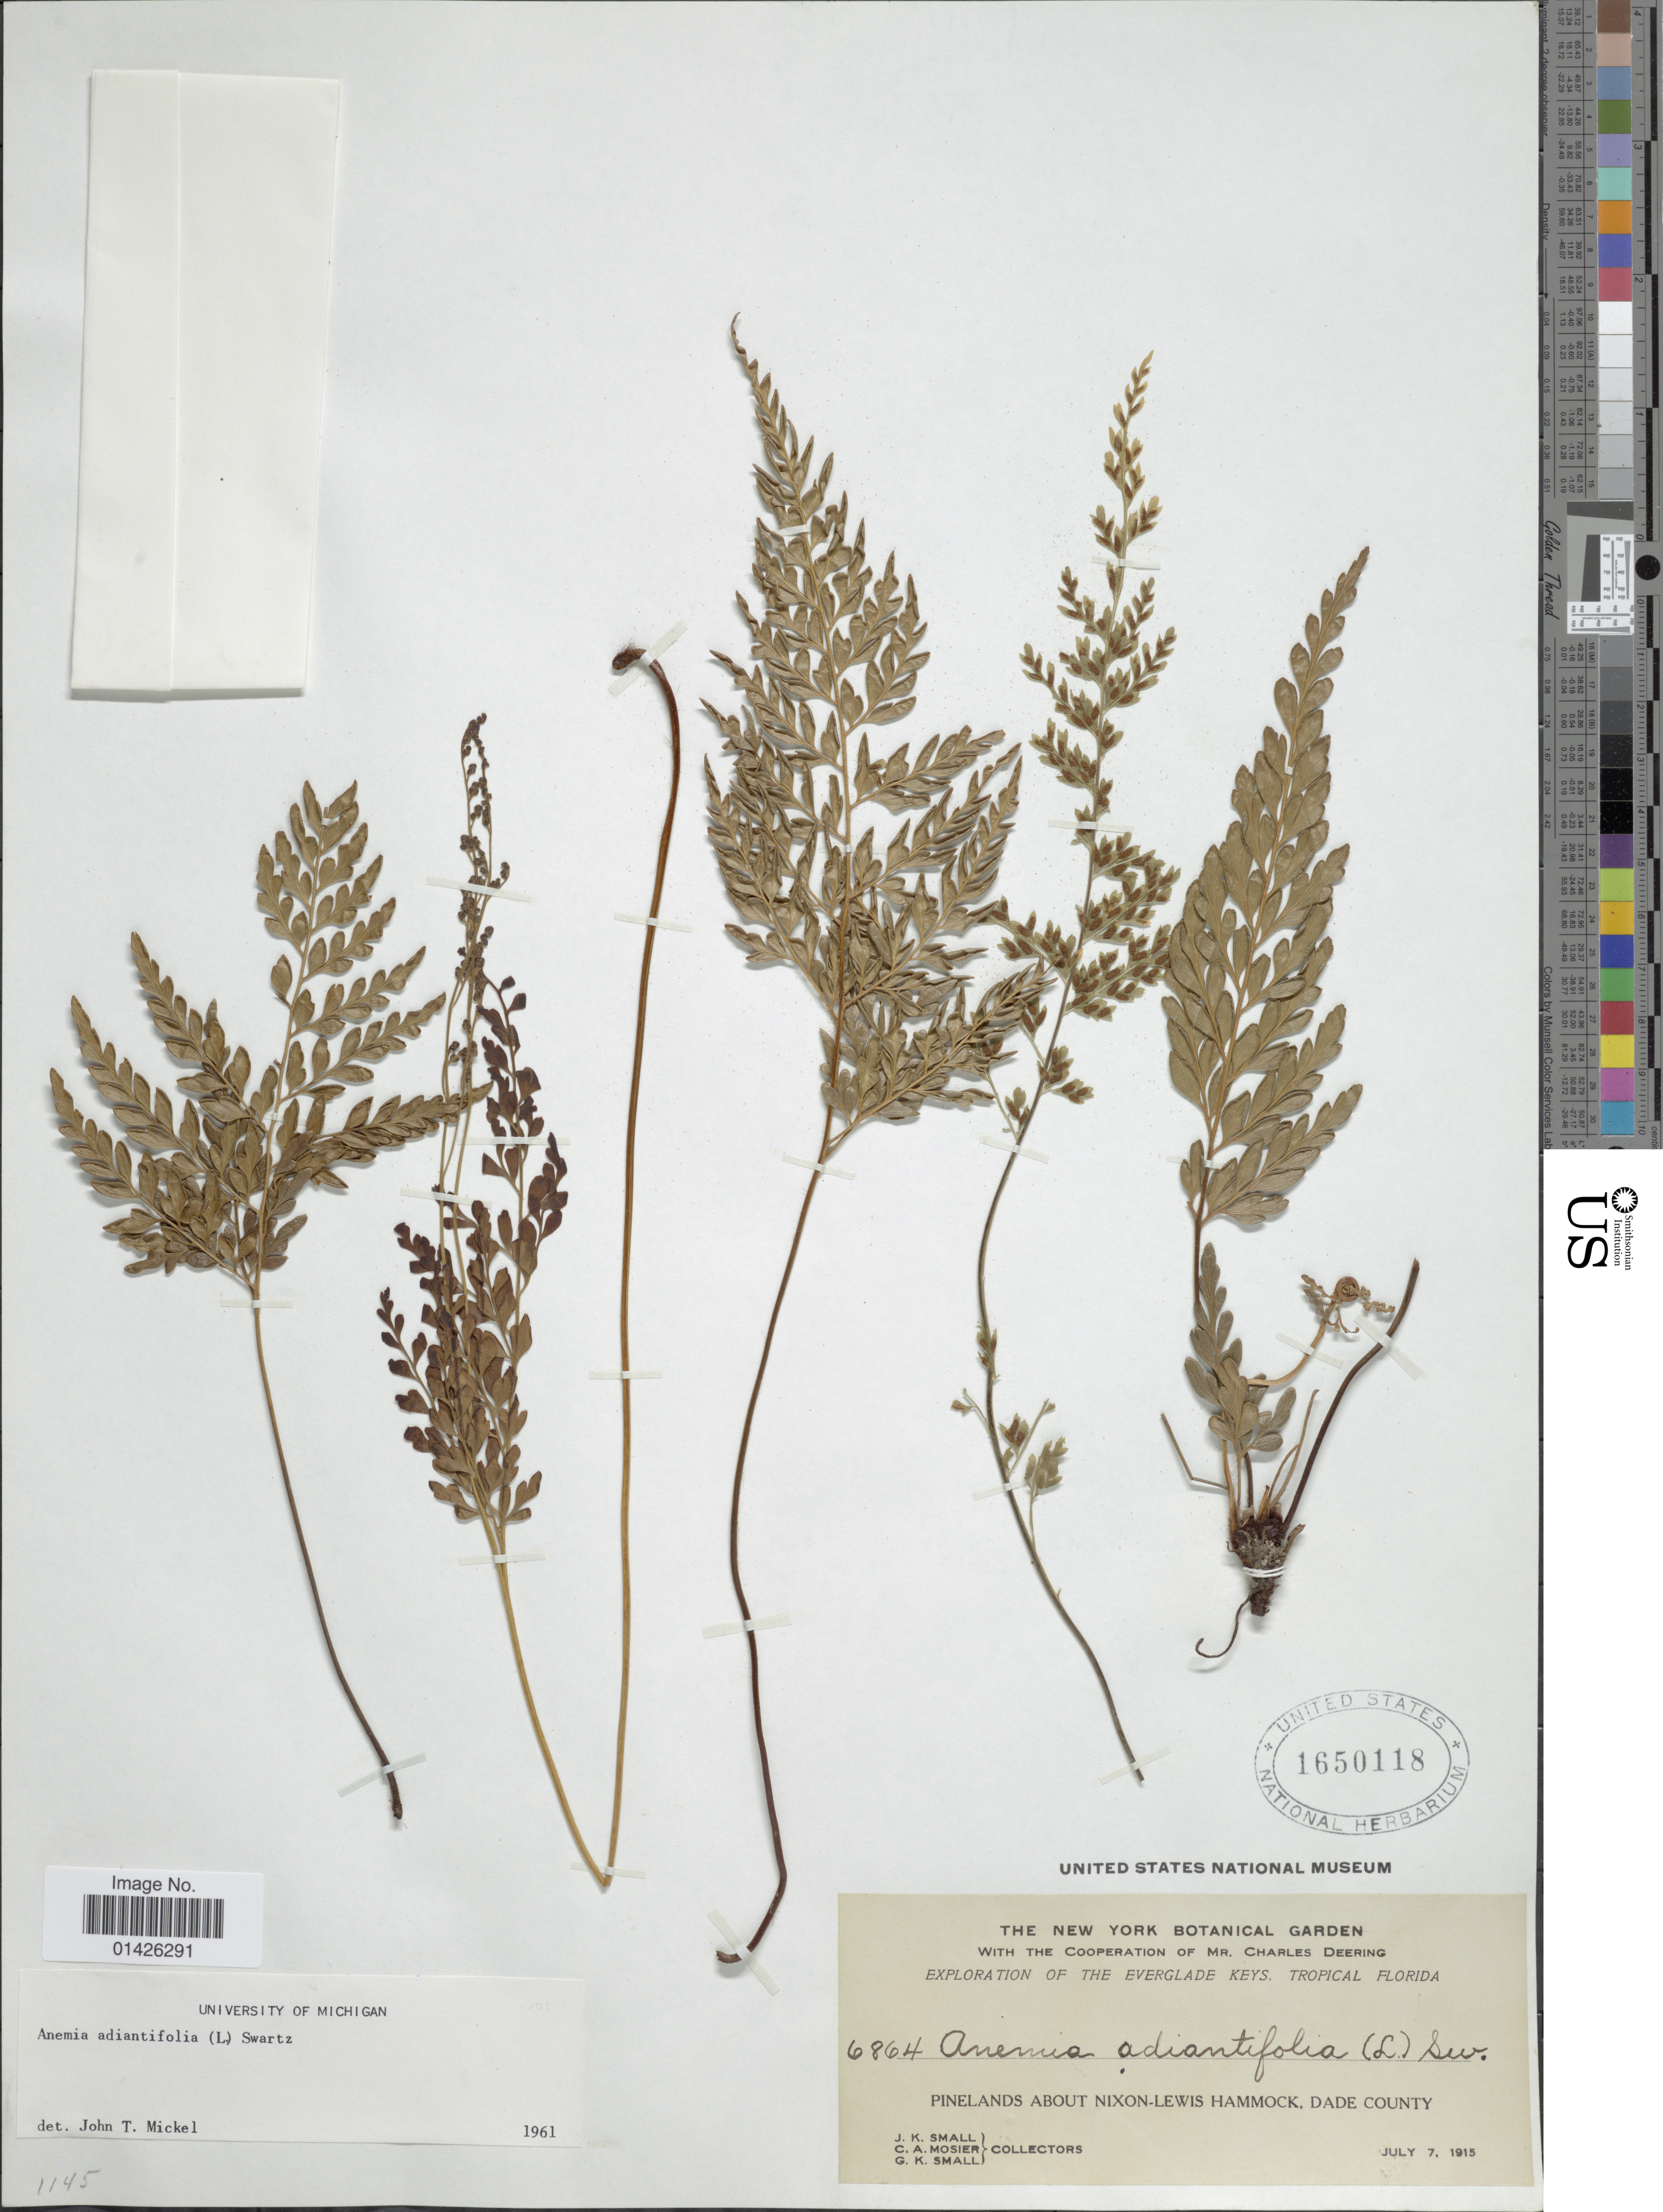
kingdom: Plantae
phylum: Tracheophyta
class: Polypodiopsida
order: Schizaeales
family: Anemiaceae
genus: Anemia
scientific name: Anemia adiantifolia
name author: (L.) Sw.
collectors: J. K. Small, C. A. Mosier & G. K. Small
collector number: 6864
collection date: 1915-07-07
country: United States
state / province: Florida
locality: Pinelands about Nixon-Lewis Hammock, Dade County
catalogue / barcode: US 1650118